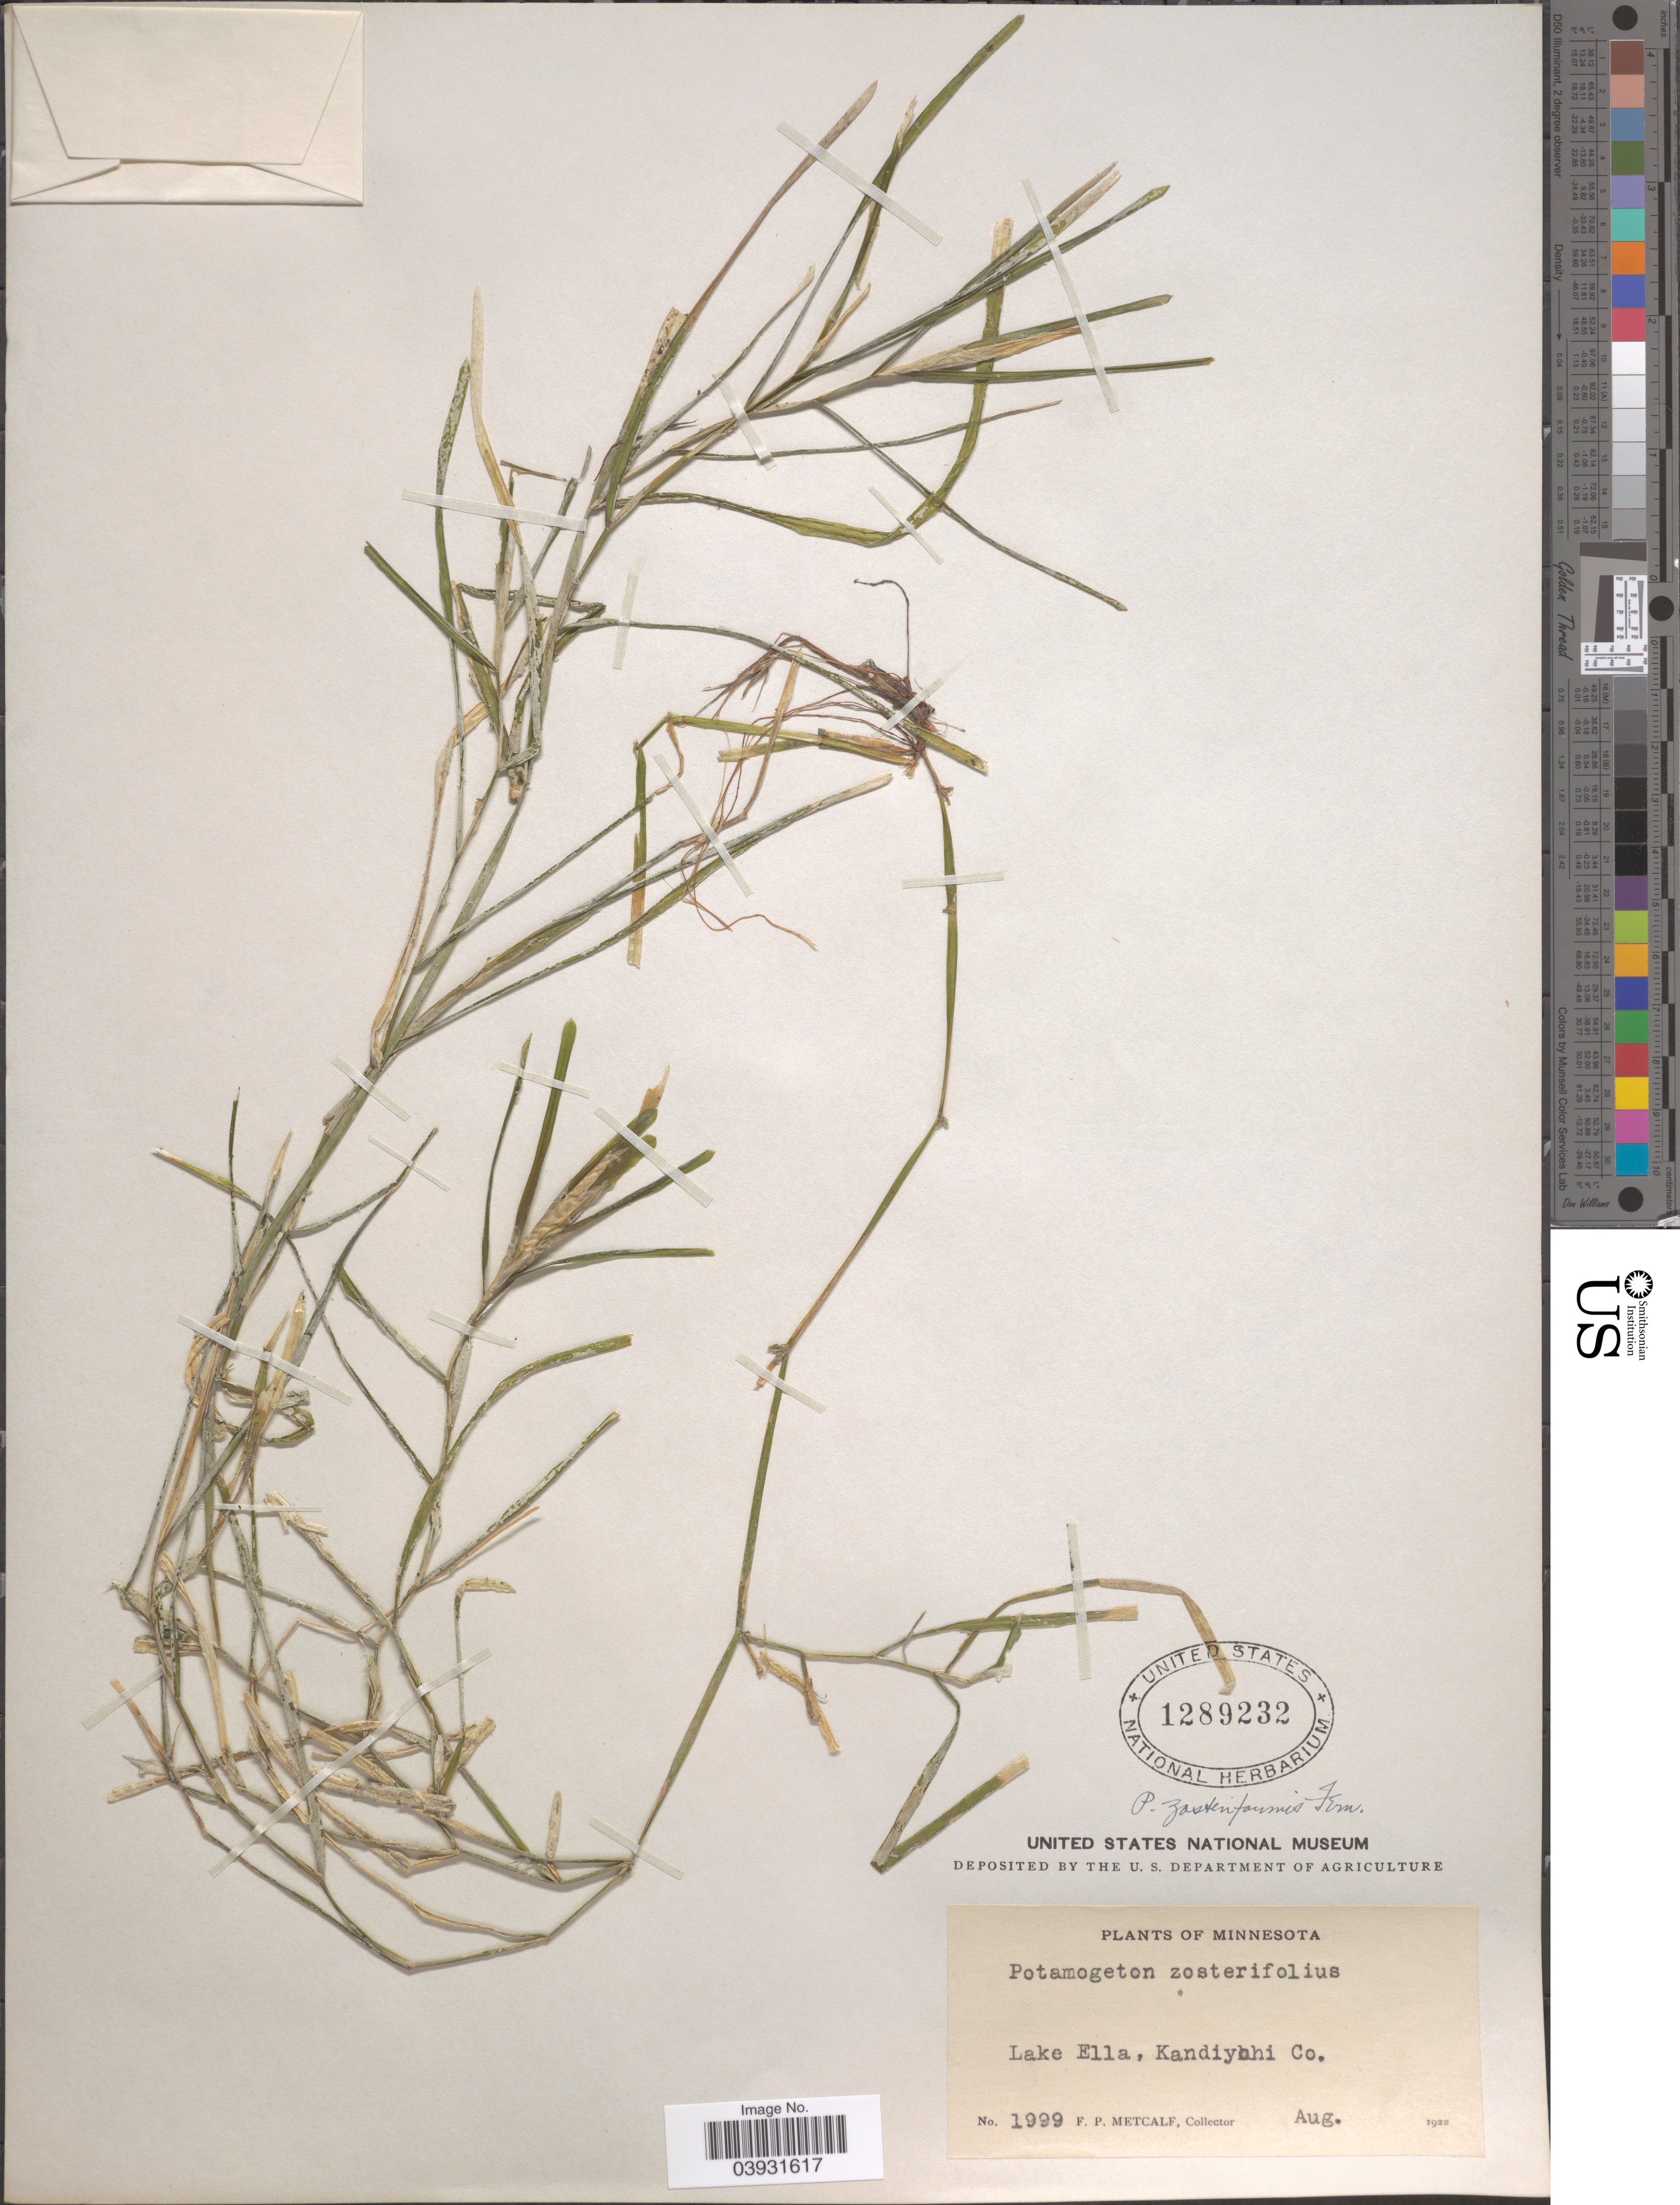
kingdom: Plantae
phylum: Tracheophyta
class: Liliopsida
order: Alismatales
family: Potamogetonaceae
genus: Potamogeton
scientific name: Potamogeton zosterifolius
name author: Schumach.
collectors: F. Metcalf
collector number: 1999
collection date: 1922-08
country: United States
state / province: Minnesota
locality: Lake Ella, Kandiyohi Co.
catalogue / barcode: US 1289232